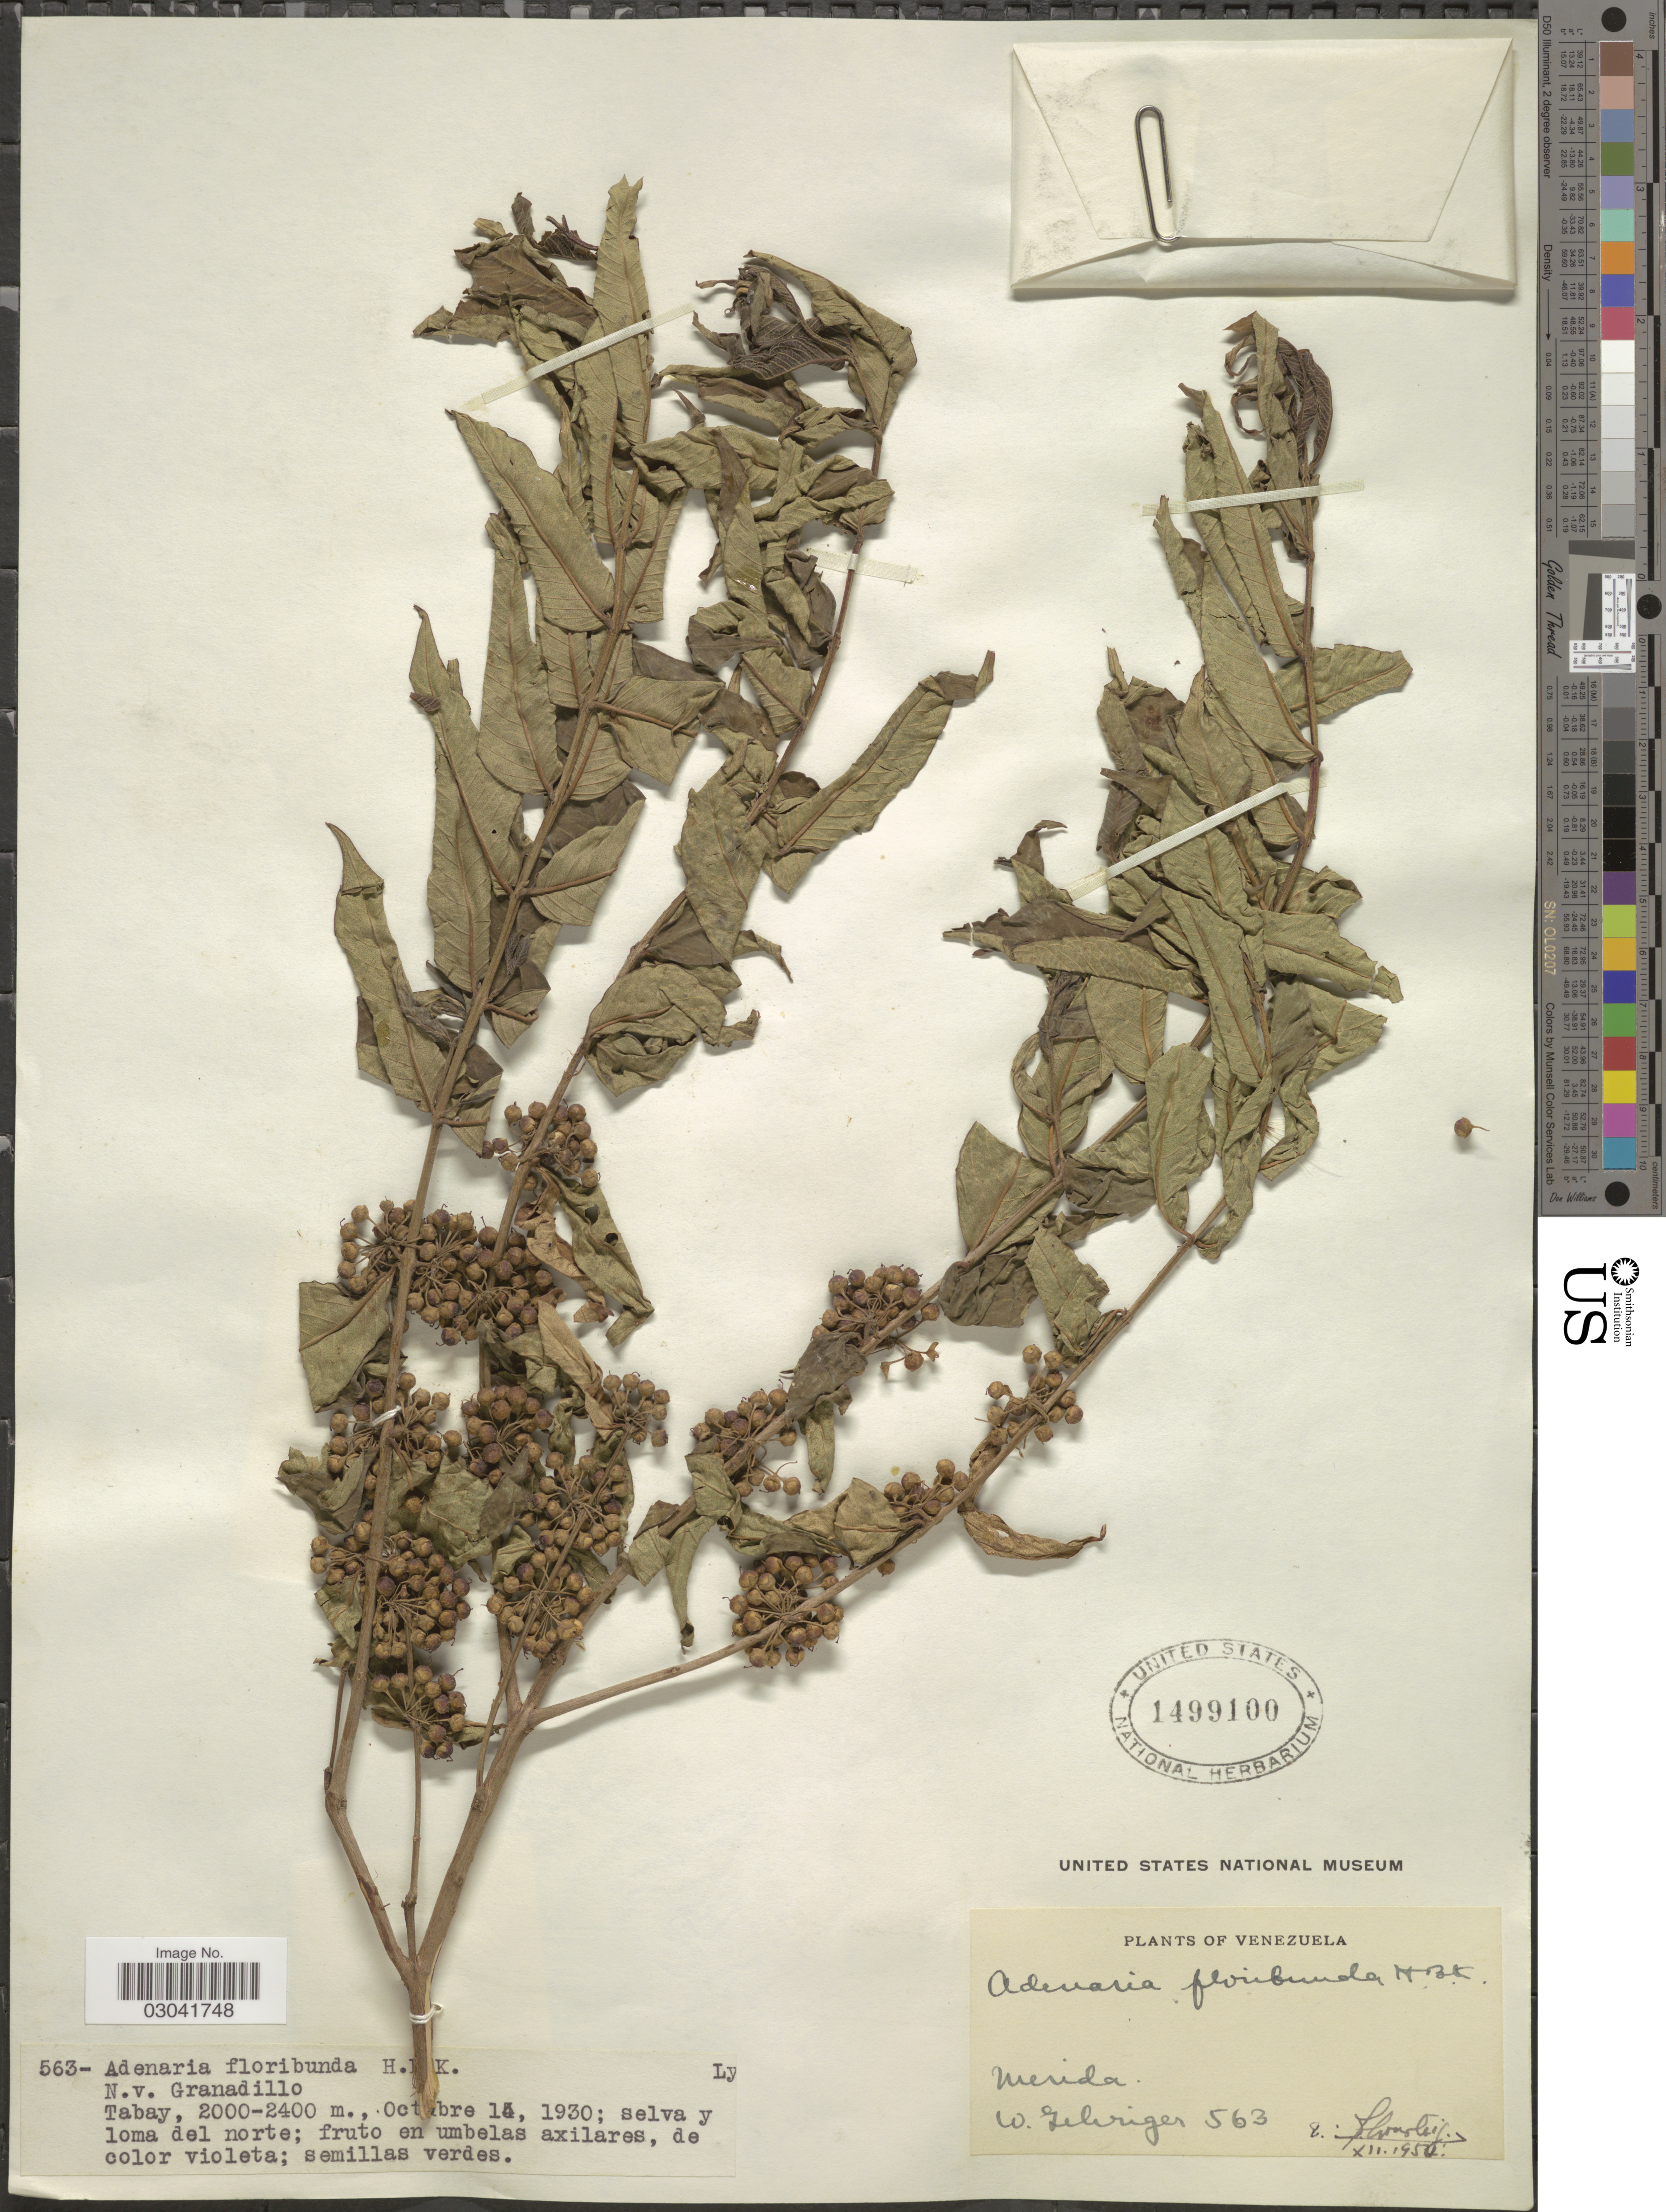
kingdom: Plantae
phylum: Tracheophyta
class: Magnoliopsida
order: Myrtales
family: Lythraceae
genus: Adenaria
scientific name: Adenaria floribunda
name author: Kunth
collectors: W. Gehriger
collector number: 563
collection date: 1930-10-14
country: Venezuela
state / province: Mérida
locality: Tabay.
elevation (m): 2000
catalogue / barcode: US 1499100